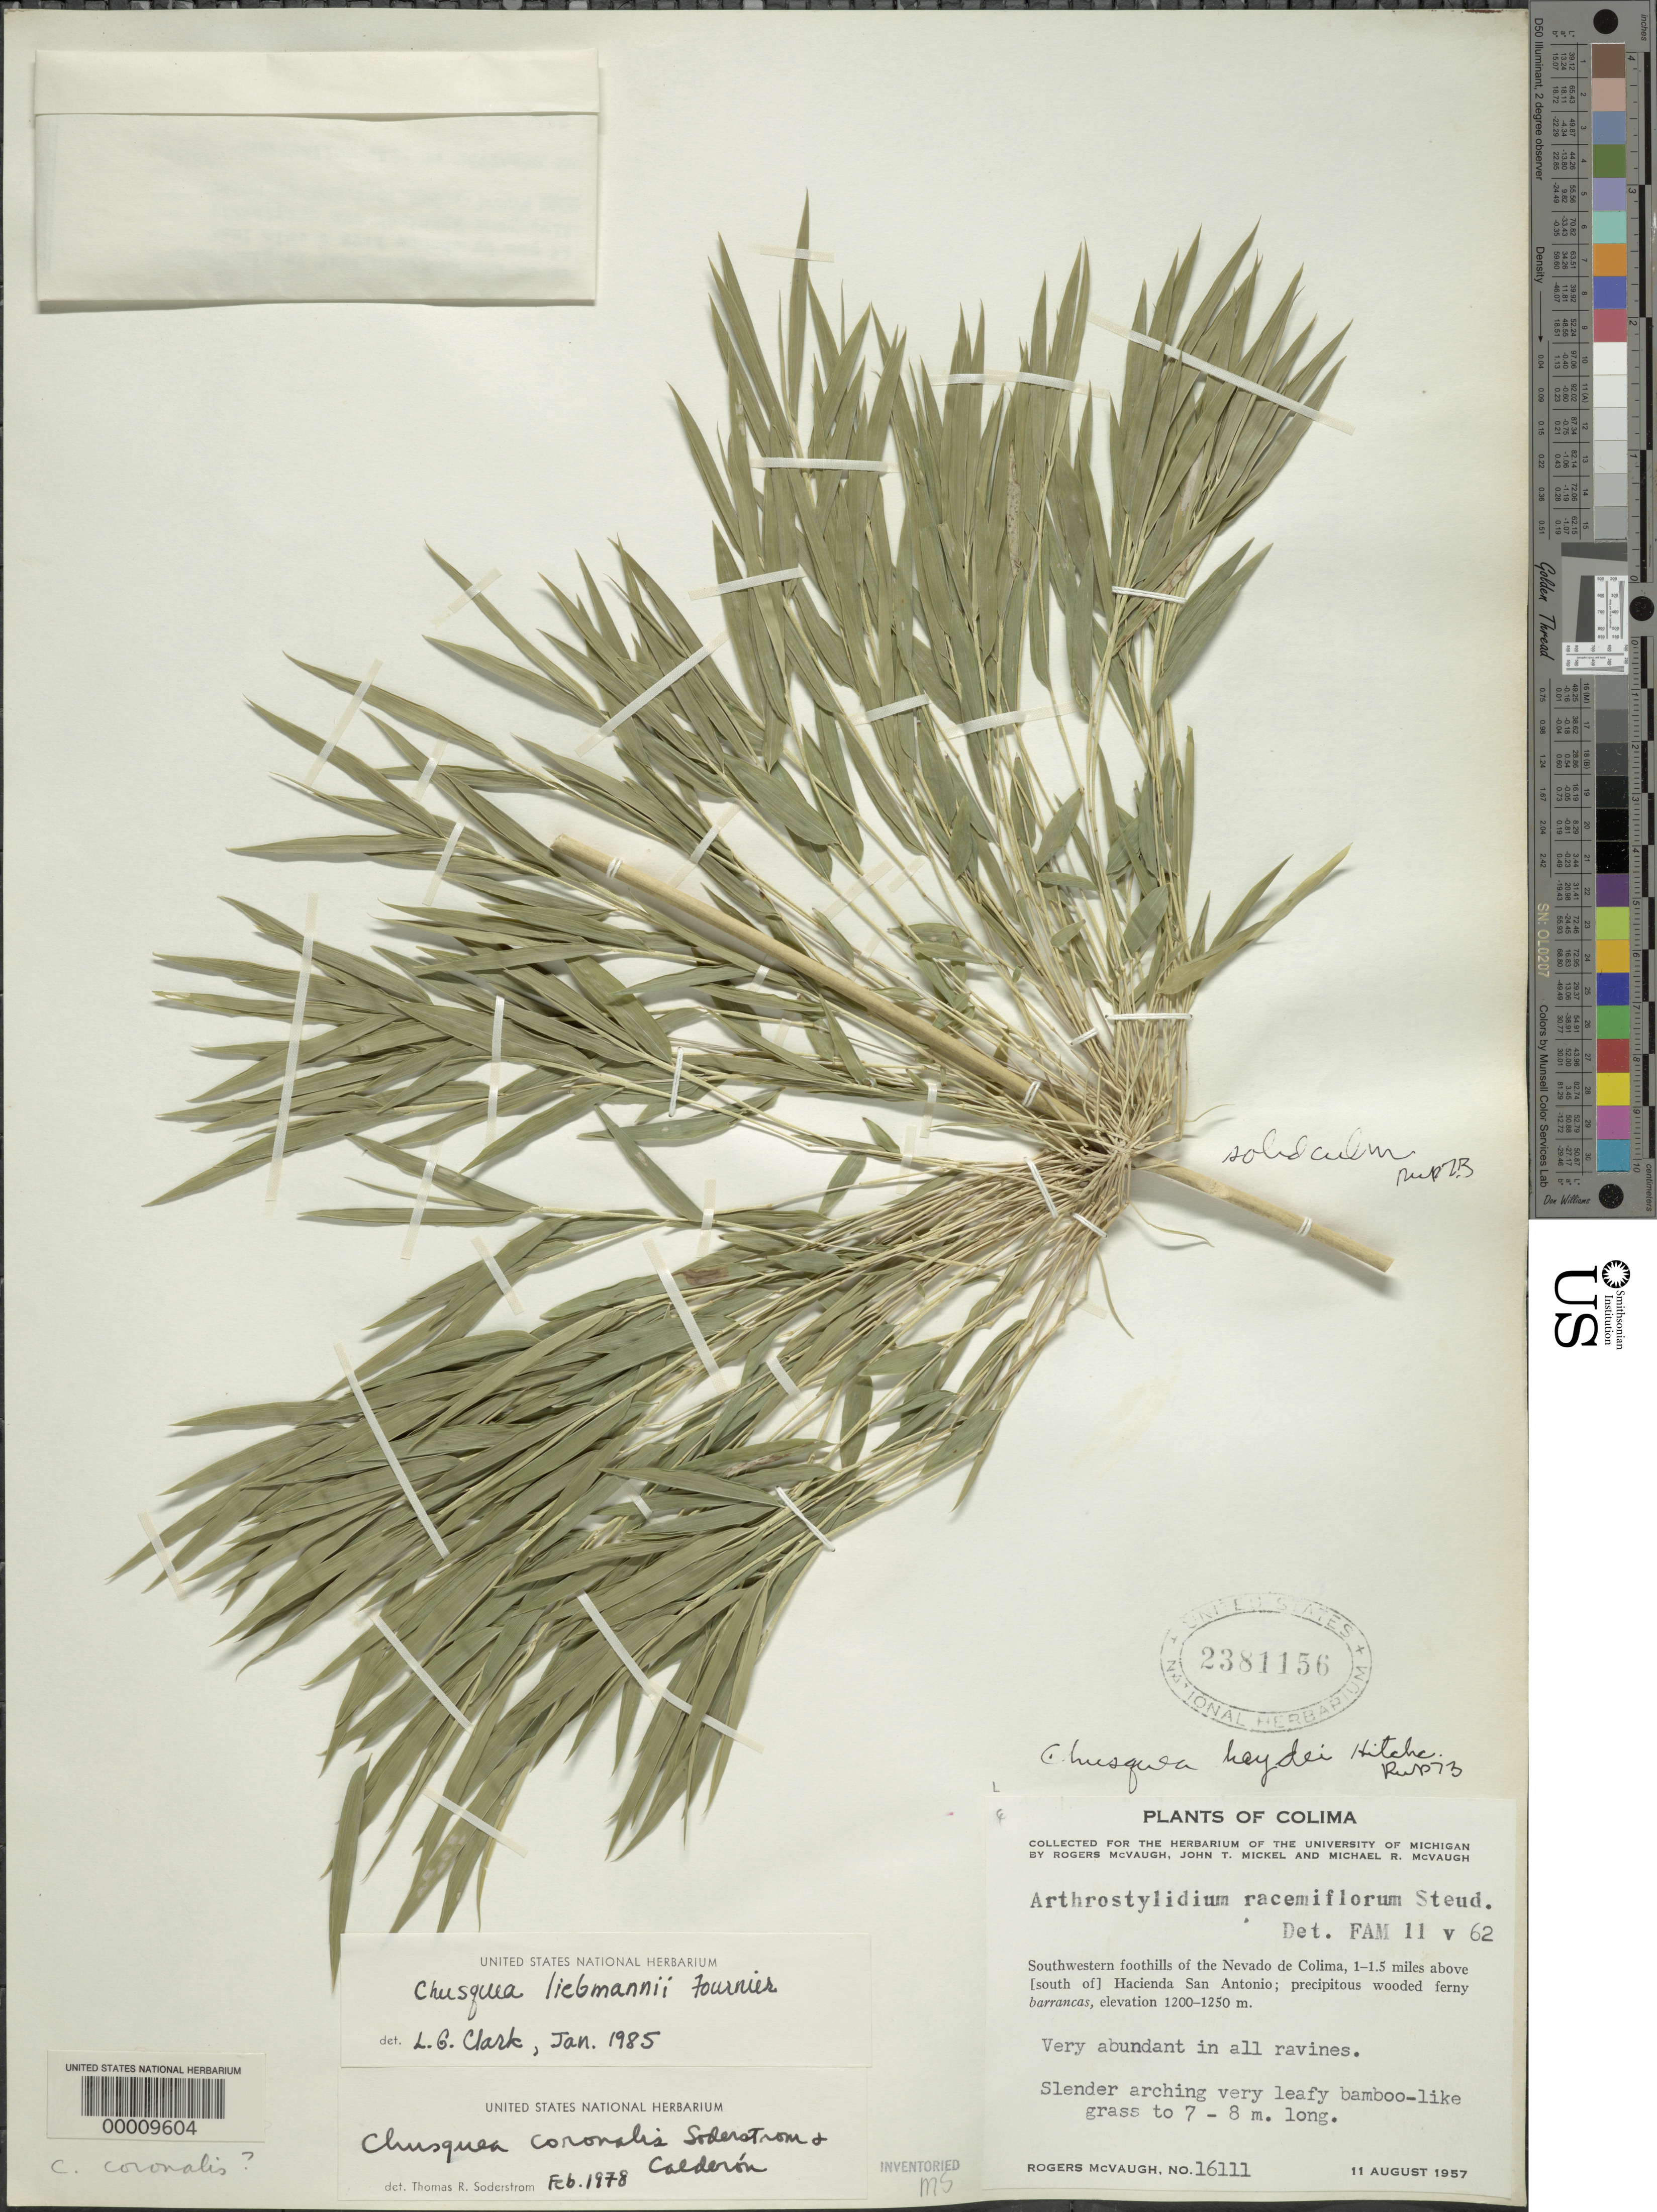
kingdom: Plantae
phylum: Tracheophyta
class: Liliopsida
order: Poales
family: Poaceae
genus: Chusquea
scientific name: Chusquea liebmannii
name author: E. Fourn.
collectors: R. McVaugh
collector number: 16111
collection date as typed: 11 Aug 1957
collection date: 1957-08-11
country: Mexico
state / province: Colima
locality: Hacienda San Antonio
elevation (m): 1200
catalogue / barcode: US 2381156